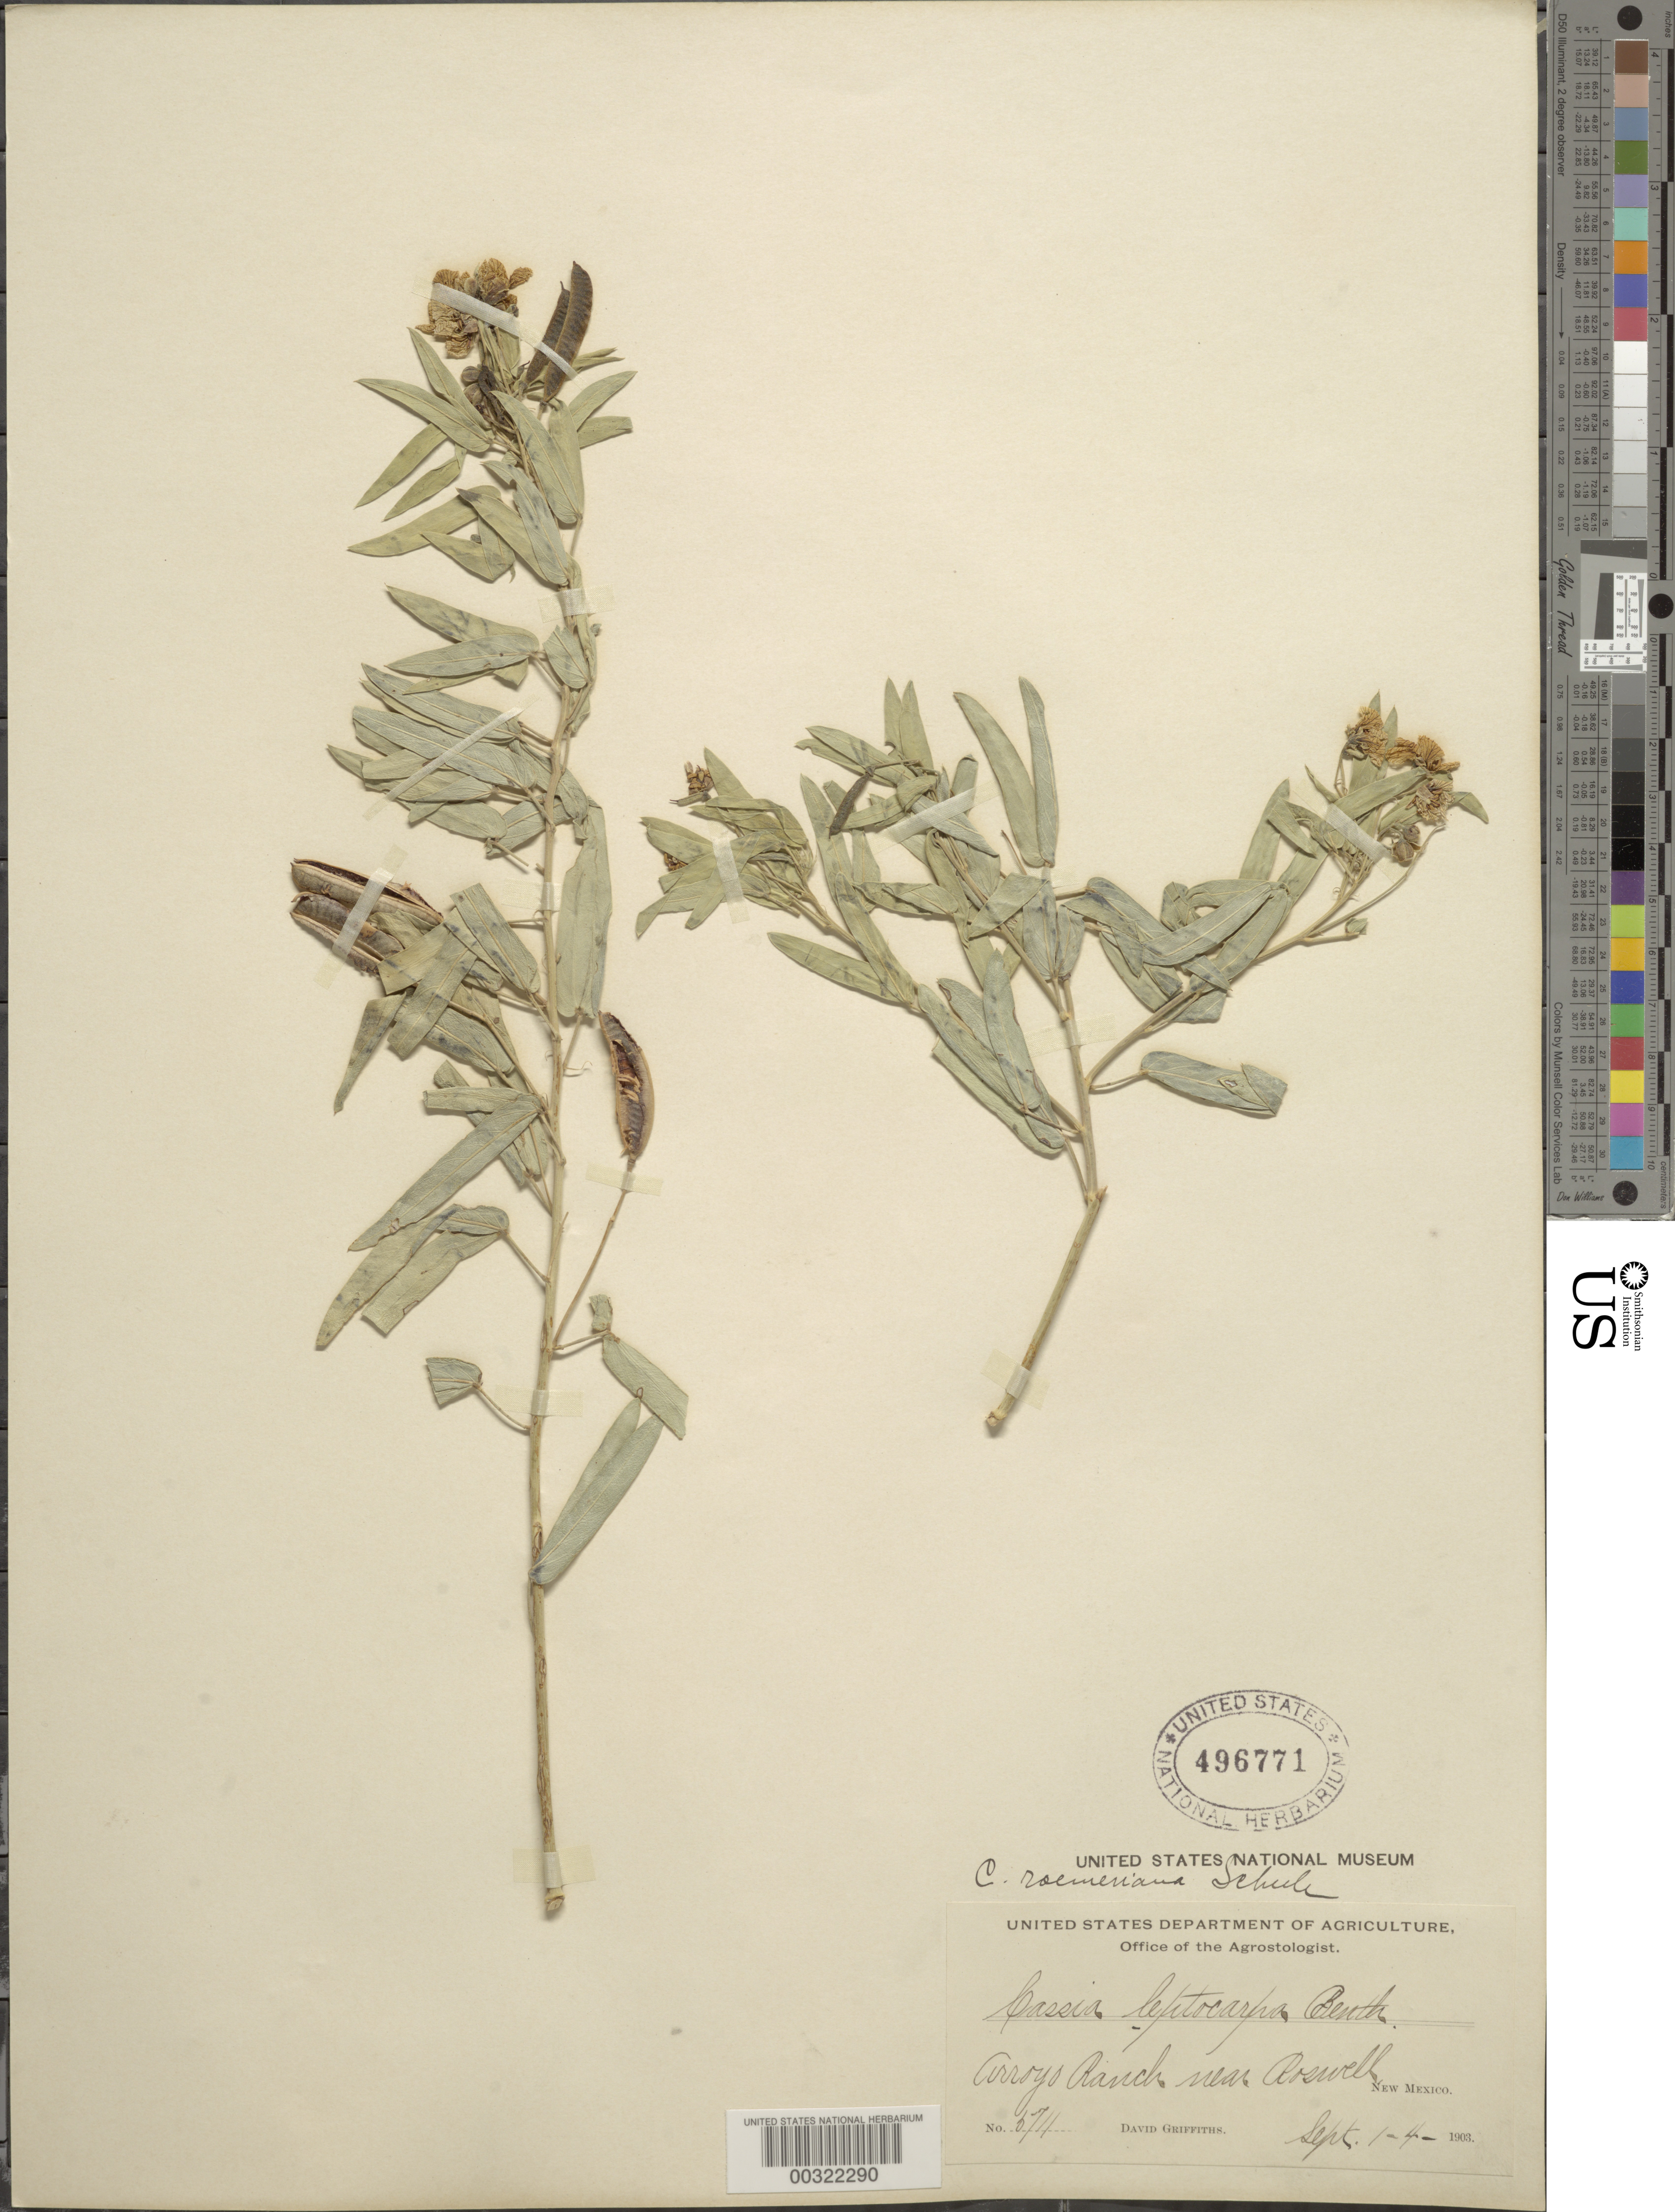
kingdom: Plantae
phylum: Tracheophyta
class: Magnoliopsida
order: Fabales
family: Fabaceae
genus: Senna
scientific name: Senna roemeriana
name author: (Scheele) H.S. Irwin & Barneby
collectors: D. Griffiths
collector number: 5711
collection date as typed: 01 Sep 1903 to 04 Sep 1903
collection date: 1903-09-01/1903-09-04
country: United States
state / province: New Mexico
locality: Arroyo ranch near roswell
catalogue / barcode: US 496771